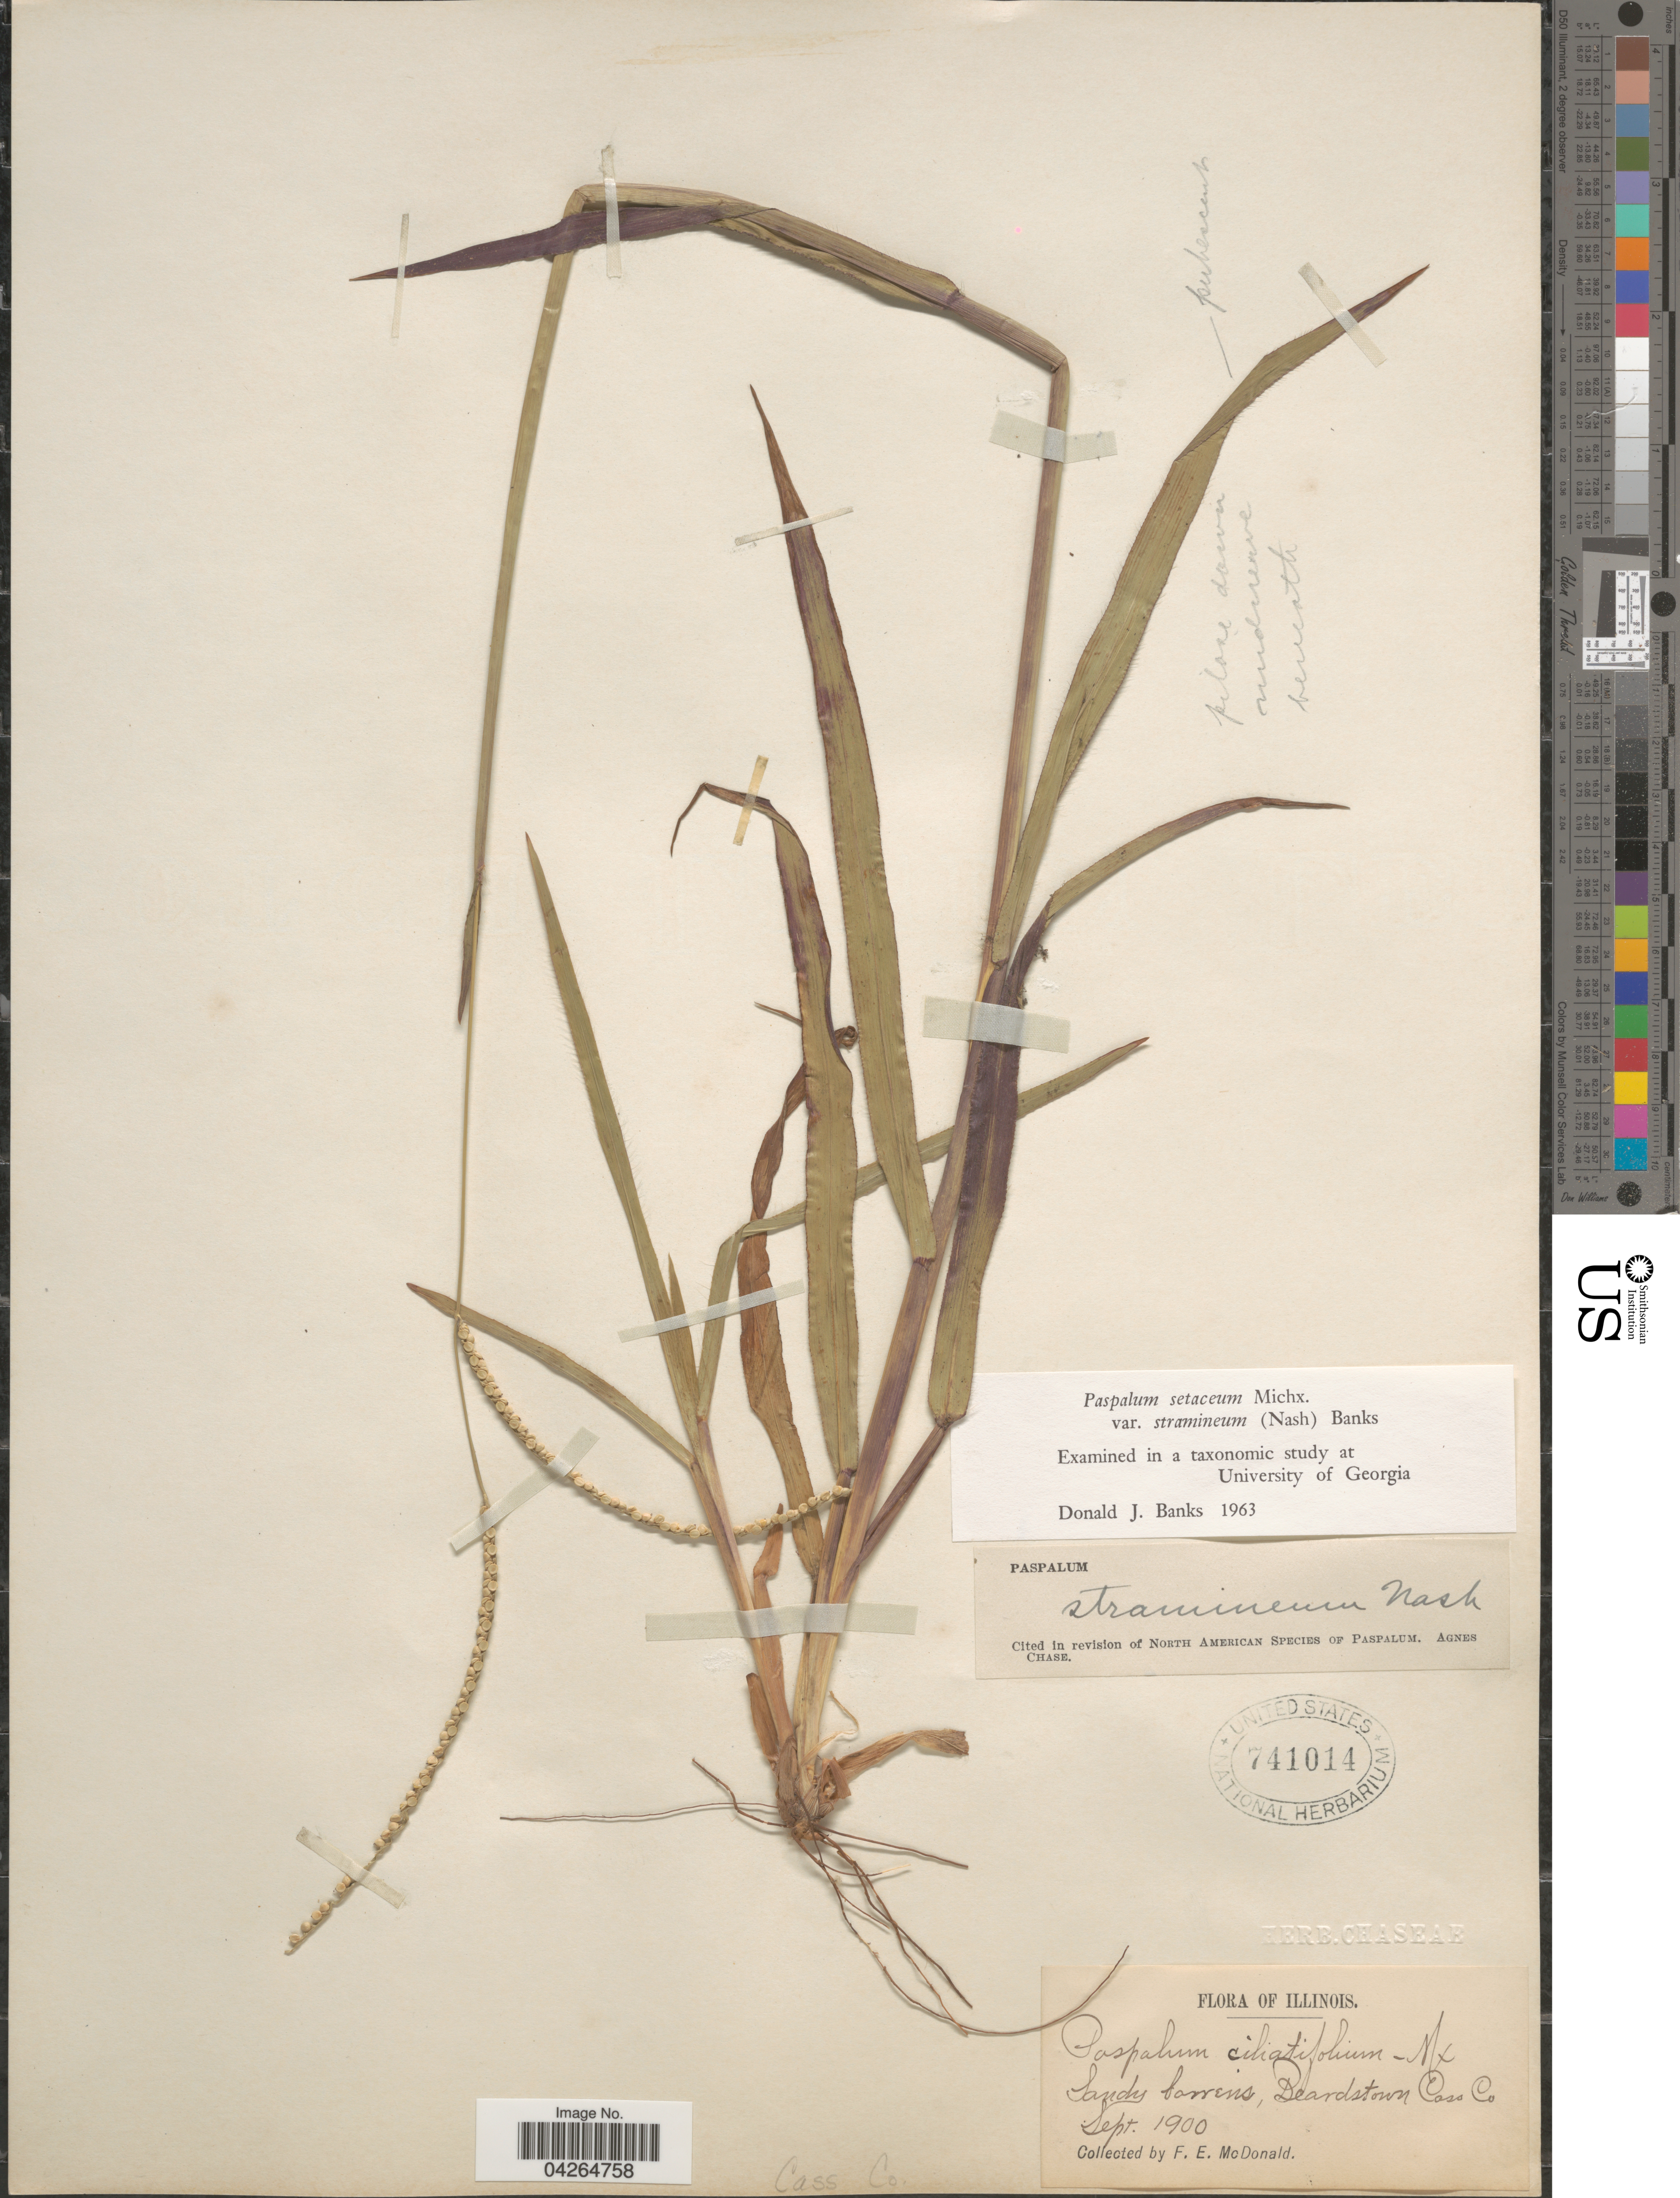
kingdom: Plantae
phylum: Tracheophyta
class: Liliopsida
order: Poales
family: Poaceae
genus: Paspalum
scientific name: Paspalum setaceum var. stramineum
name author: (Nash) D.J. Banks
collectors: F. E. McDonald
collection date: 1900-09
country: United States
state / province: Illinois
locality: Beardstown Cass Co.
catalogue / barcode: US 781014